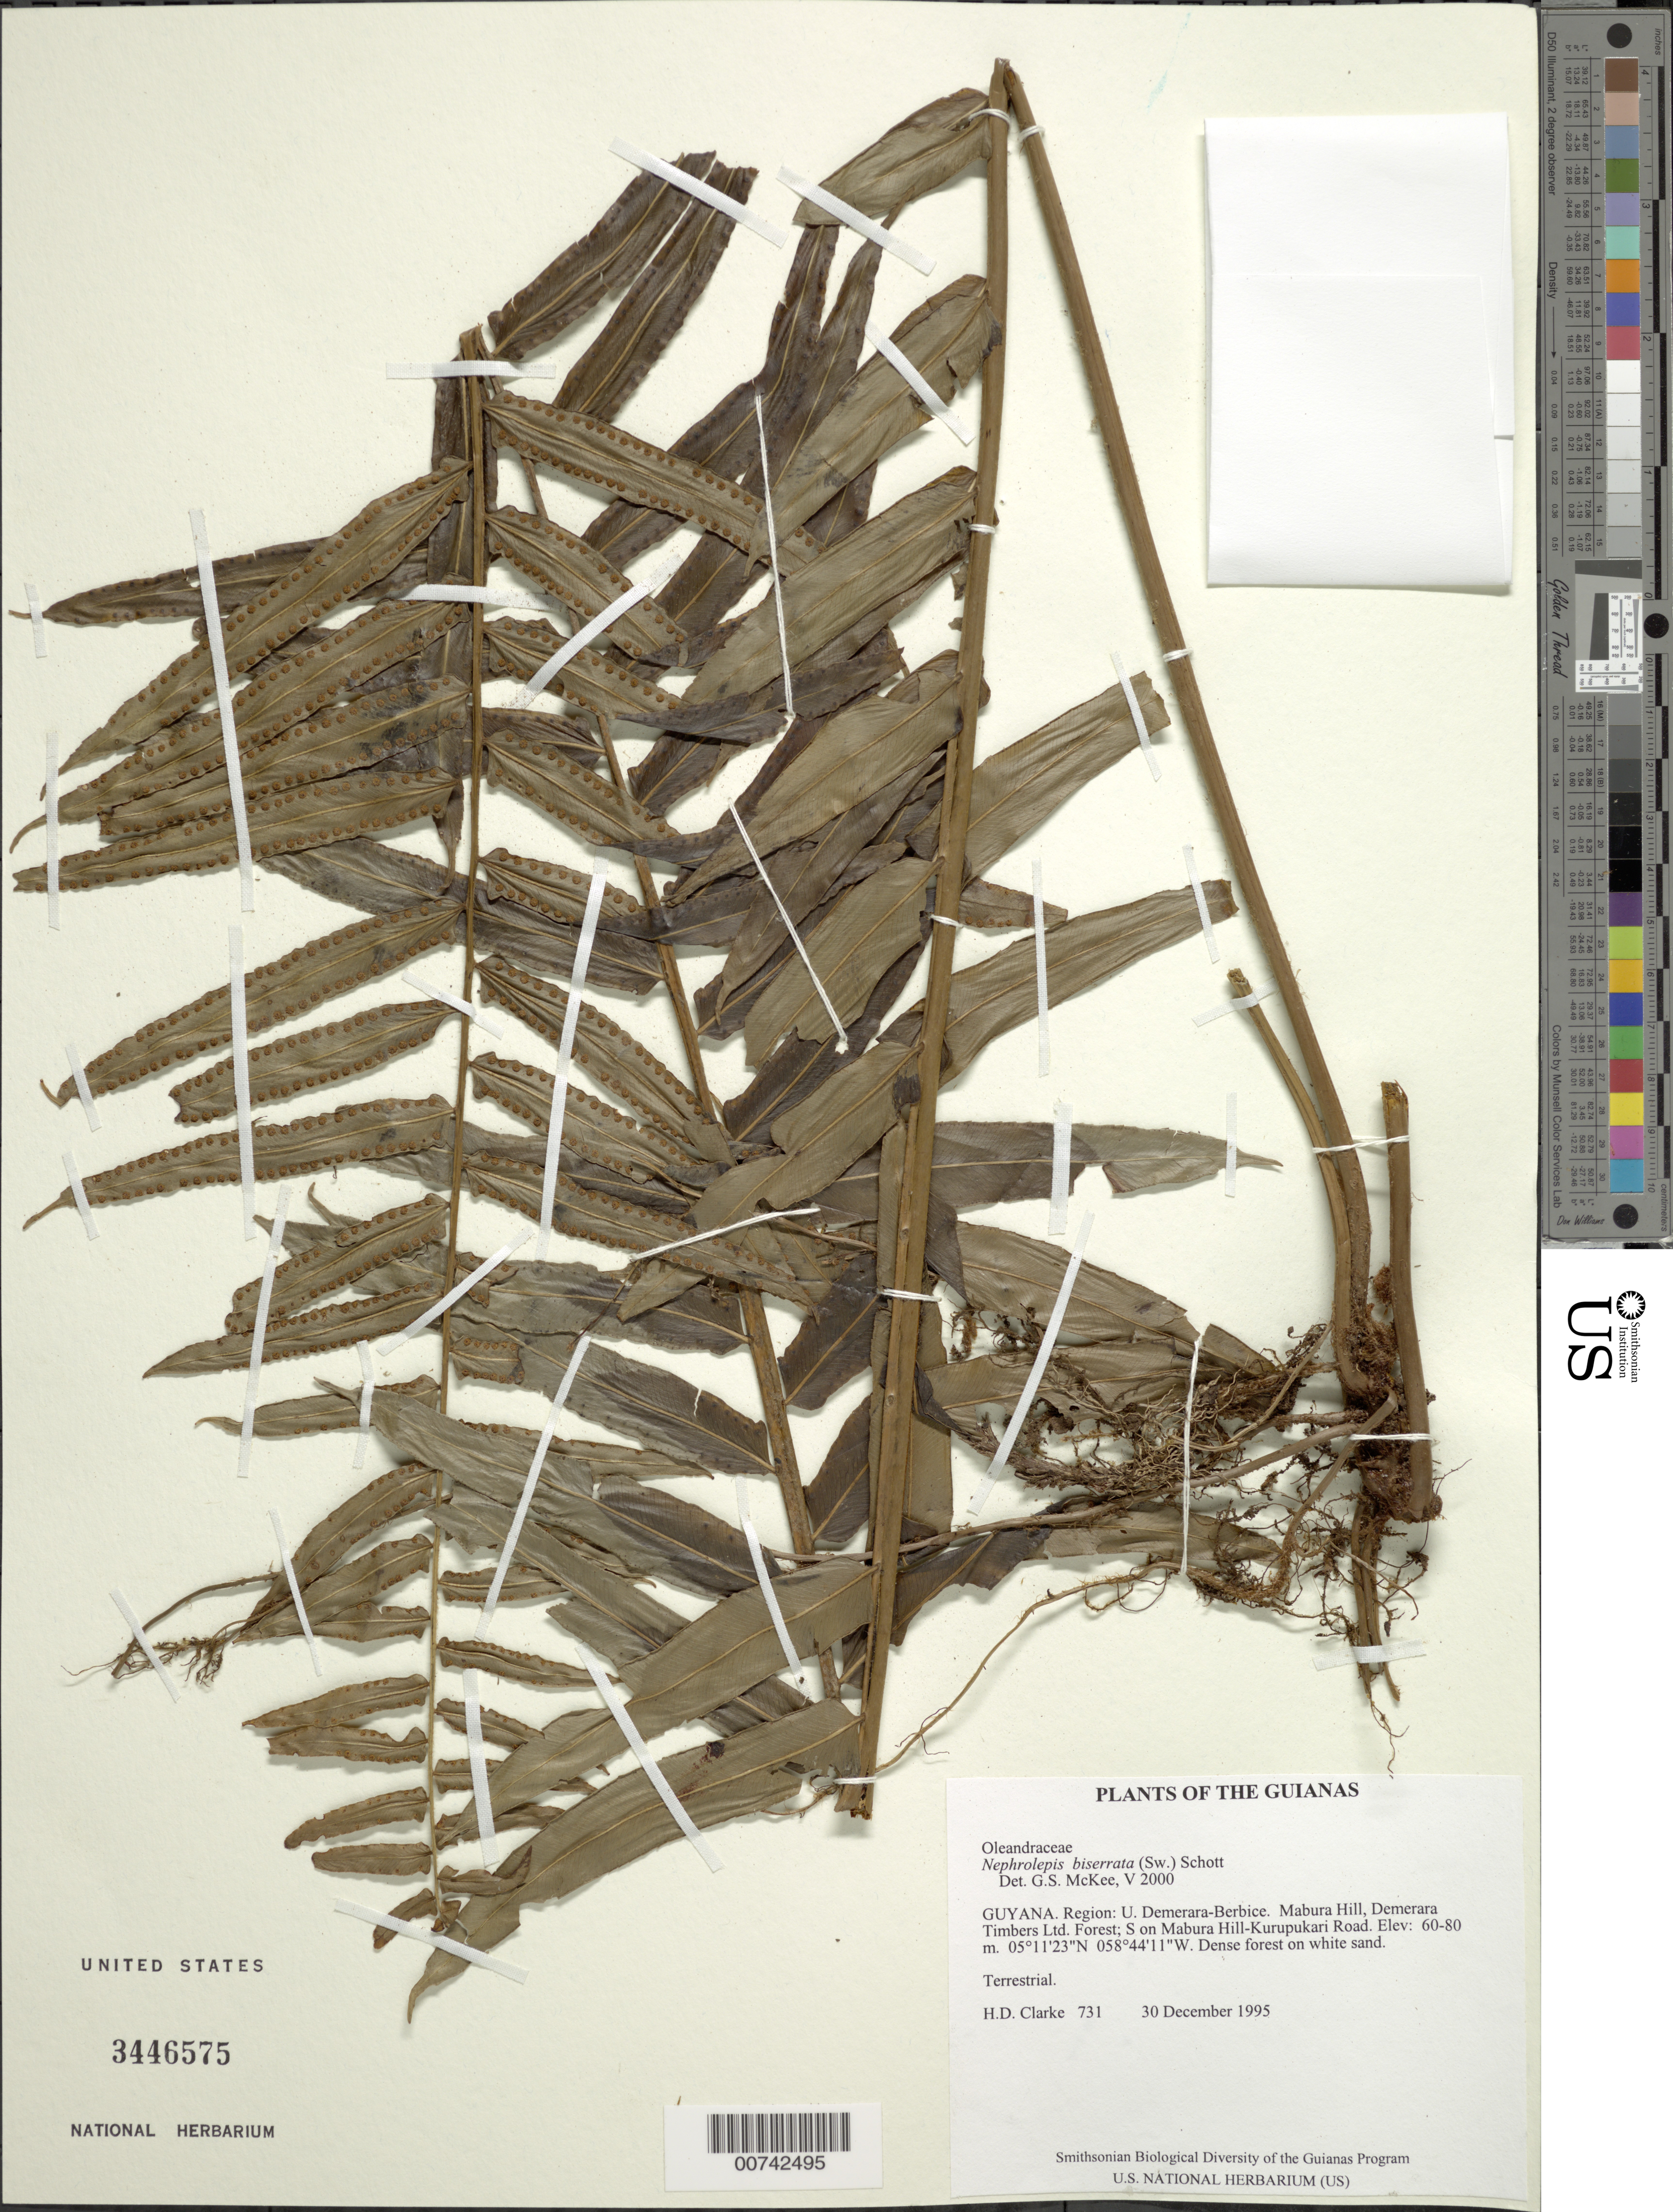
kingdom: Plantae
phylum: Tracheophyta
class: Polypodiopsida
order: Polypodiales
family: Nephrolepidaceae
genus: Nephrolepis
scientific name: Nephrolepis biserrata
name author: (Sw.) Schott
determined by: McKee, G. S., (US), NMNH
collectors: H. D. Clarke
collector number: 731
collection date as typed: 30 December 1995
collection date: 1995-12-30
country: Guyana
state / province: U. Demerara-Berbice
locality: Mabura Hill, Demerara Timbers Ltd. Forest; S on Mabura Hill-Kurupukari Rd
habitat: Dense forest on white sand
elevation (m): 60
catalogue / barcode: US 3446575